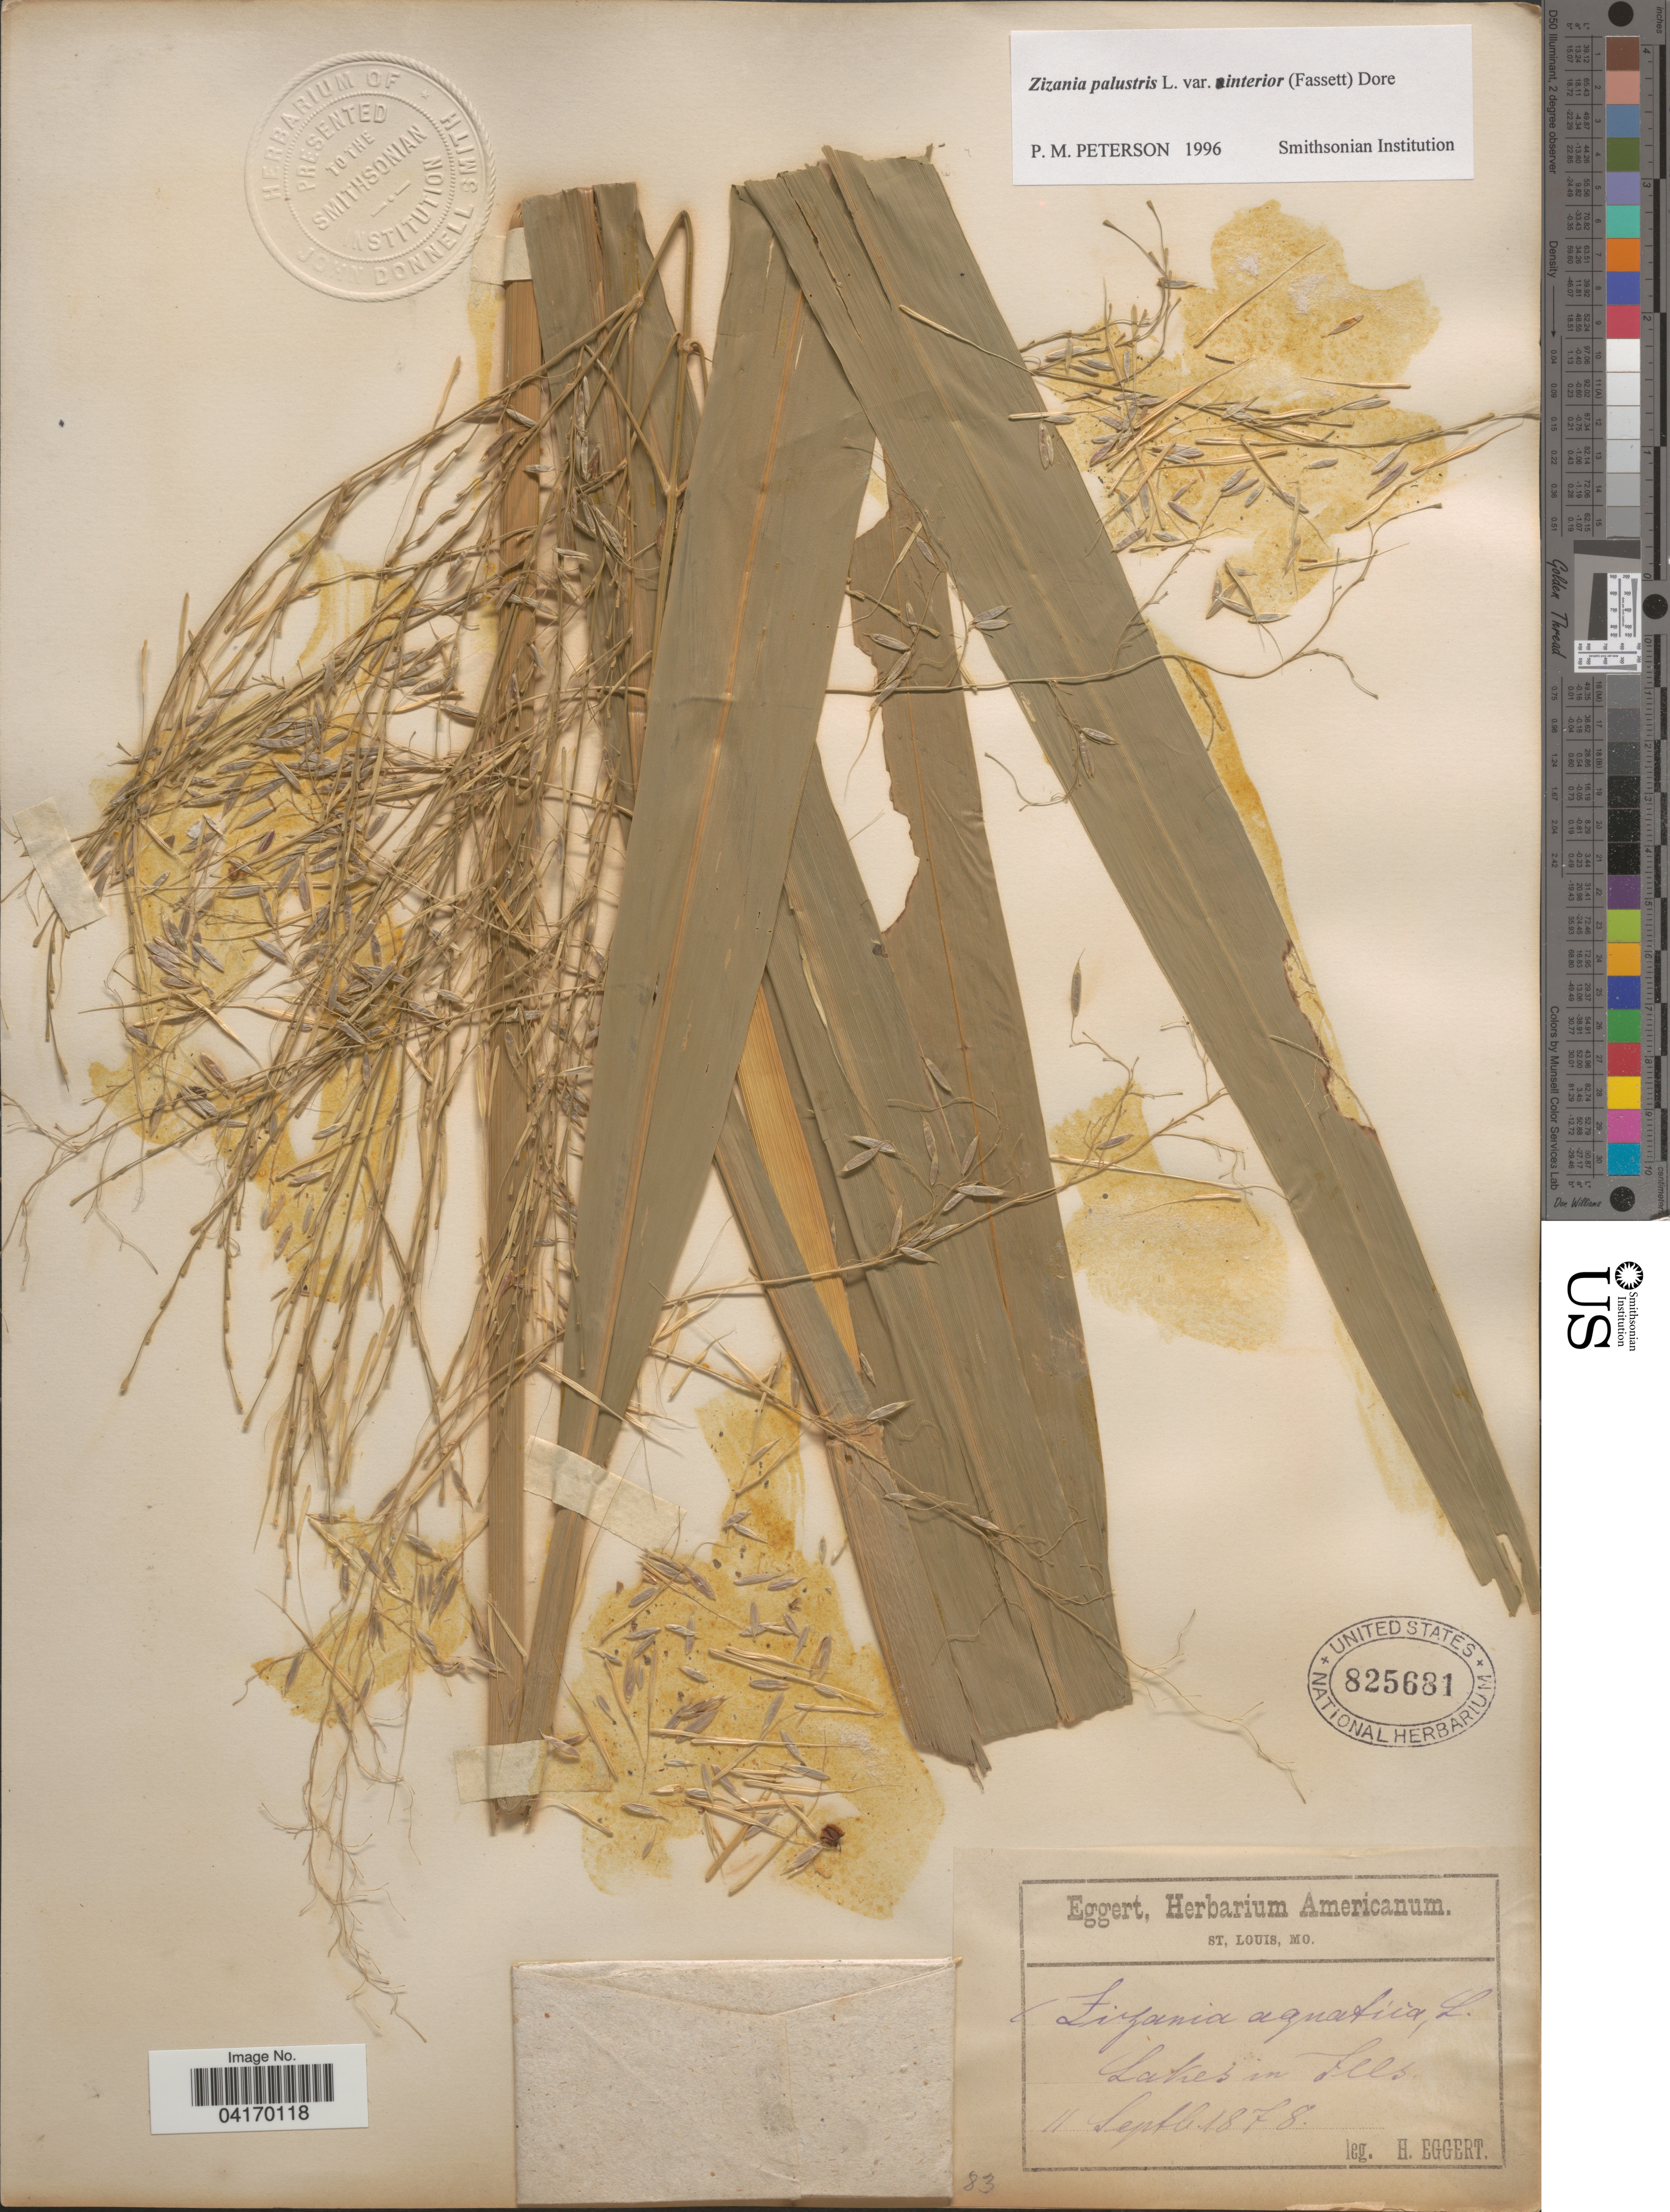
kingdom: Plantae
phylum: Tracheophyta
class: Liliopsida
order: Poales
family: Poaceae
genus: Zizania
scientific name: Zizania aquatica var. interior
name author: Fassett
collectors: H. Eggert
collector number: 83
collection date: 1878-09-11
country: United States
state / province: Illinois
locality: Lakes in Ills.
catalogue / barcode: US 825681